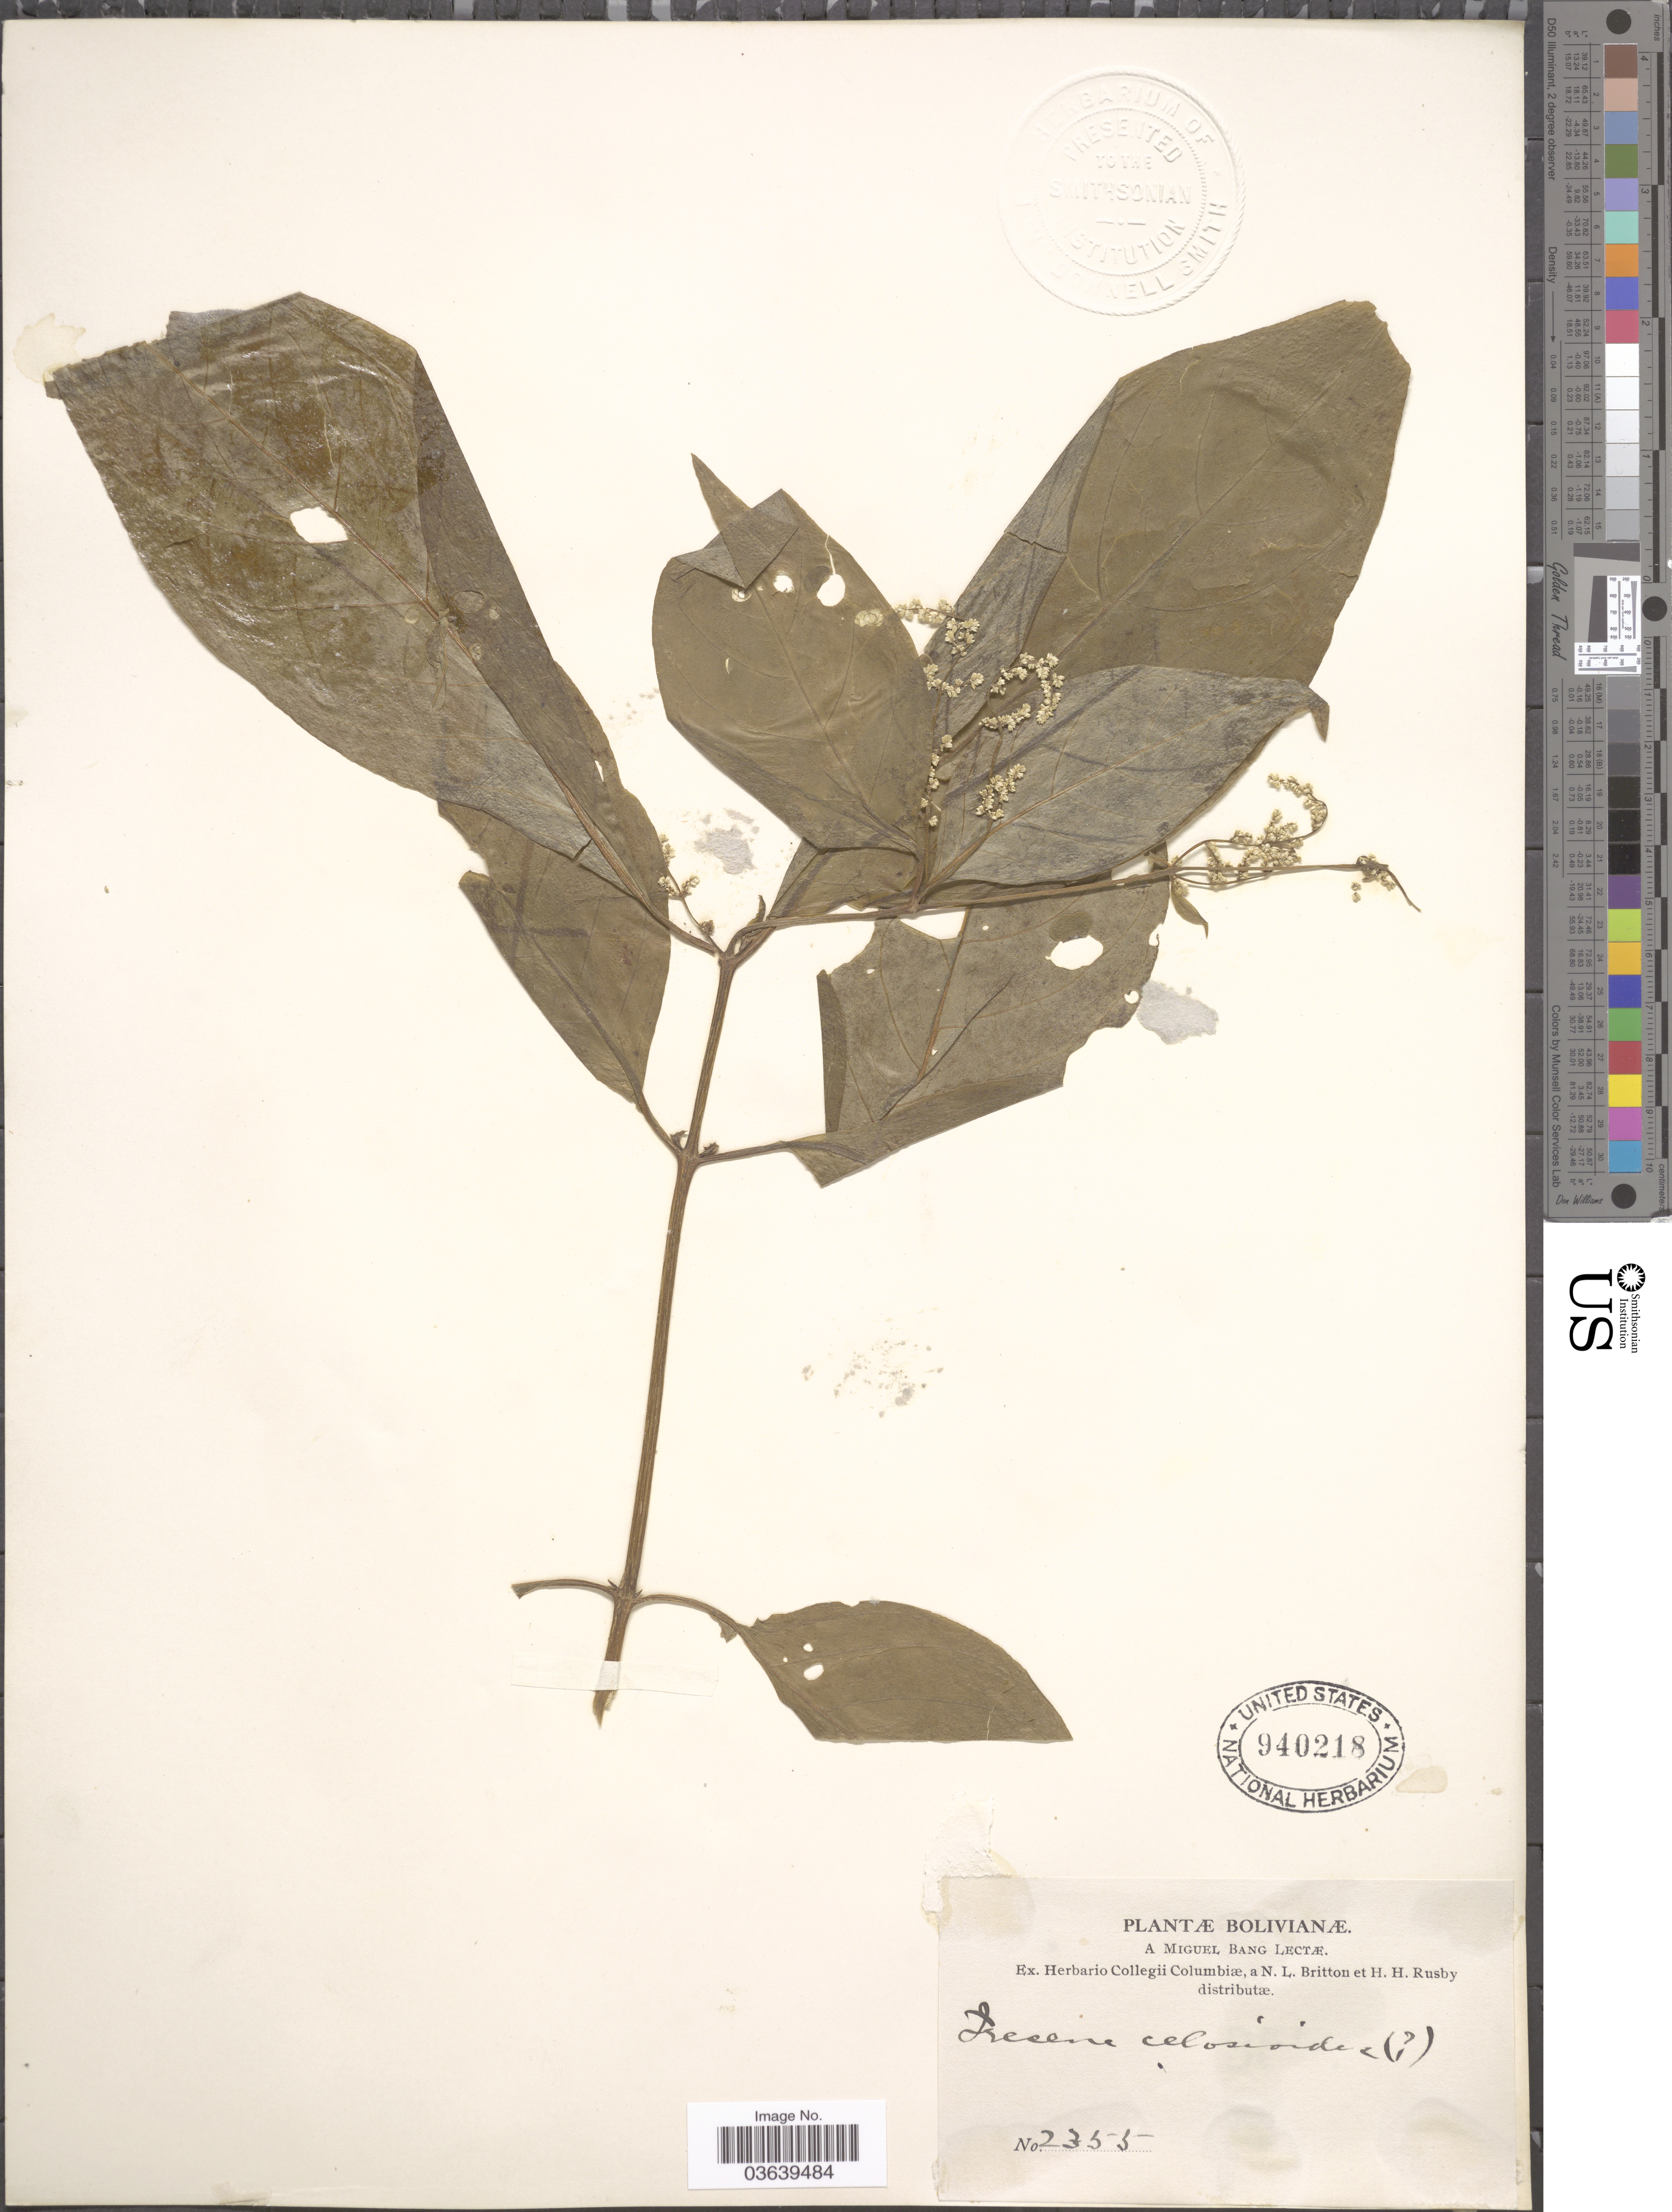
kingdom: Plantae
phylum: Tracheophyta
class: Magnoliopsida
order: Caryophyllales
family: Amaranthaceae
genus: Iresine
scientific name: Iresine celosia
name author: L.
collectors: M. Bang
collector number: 2355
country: Bolivia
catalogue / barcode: US 940218